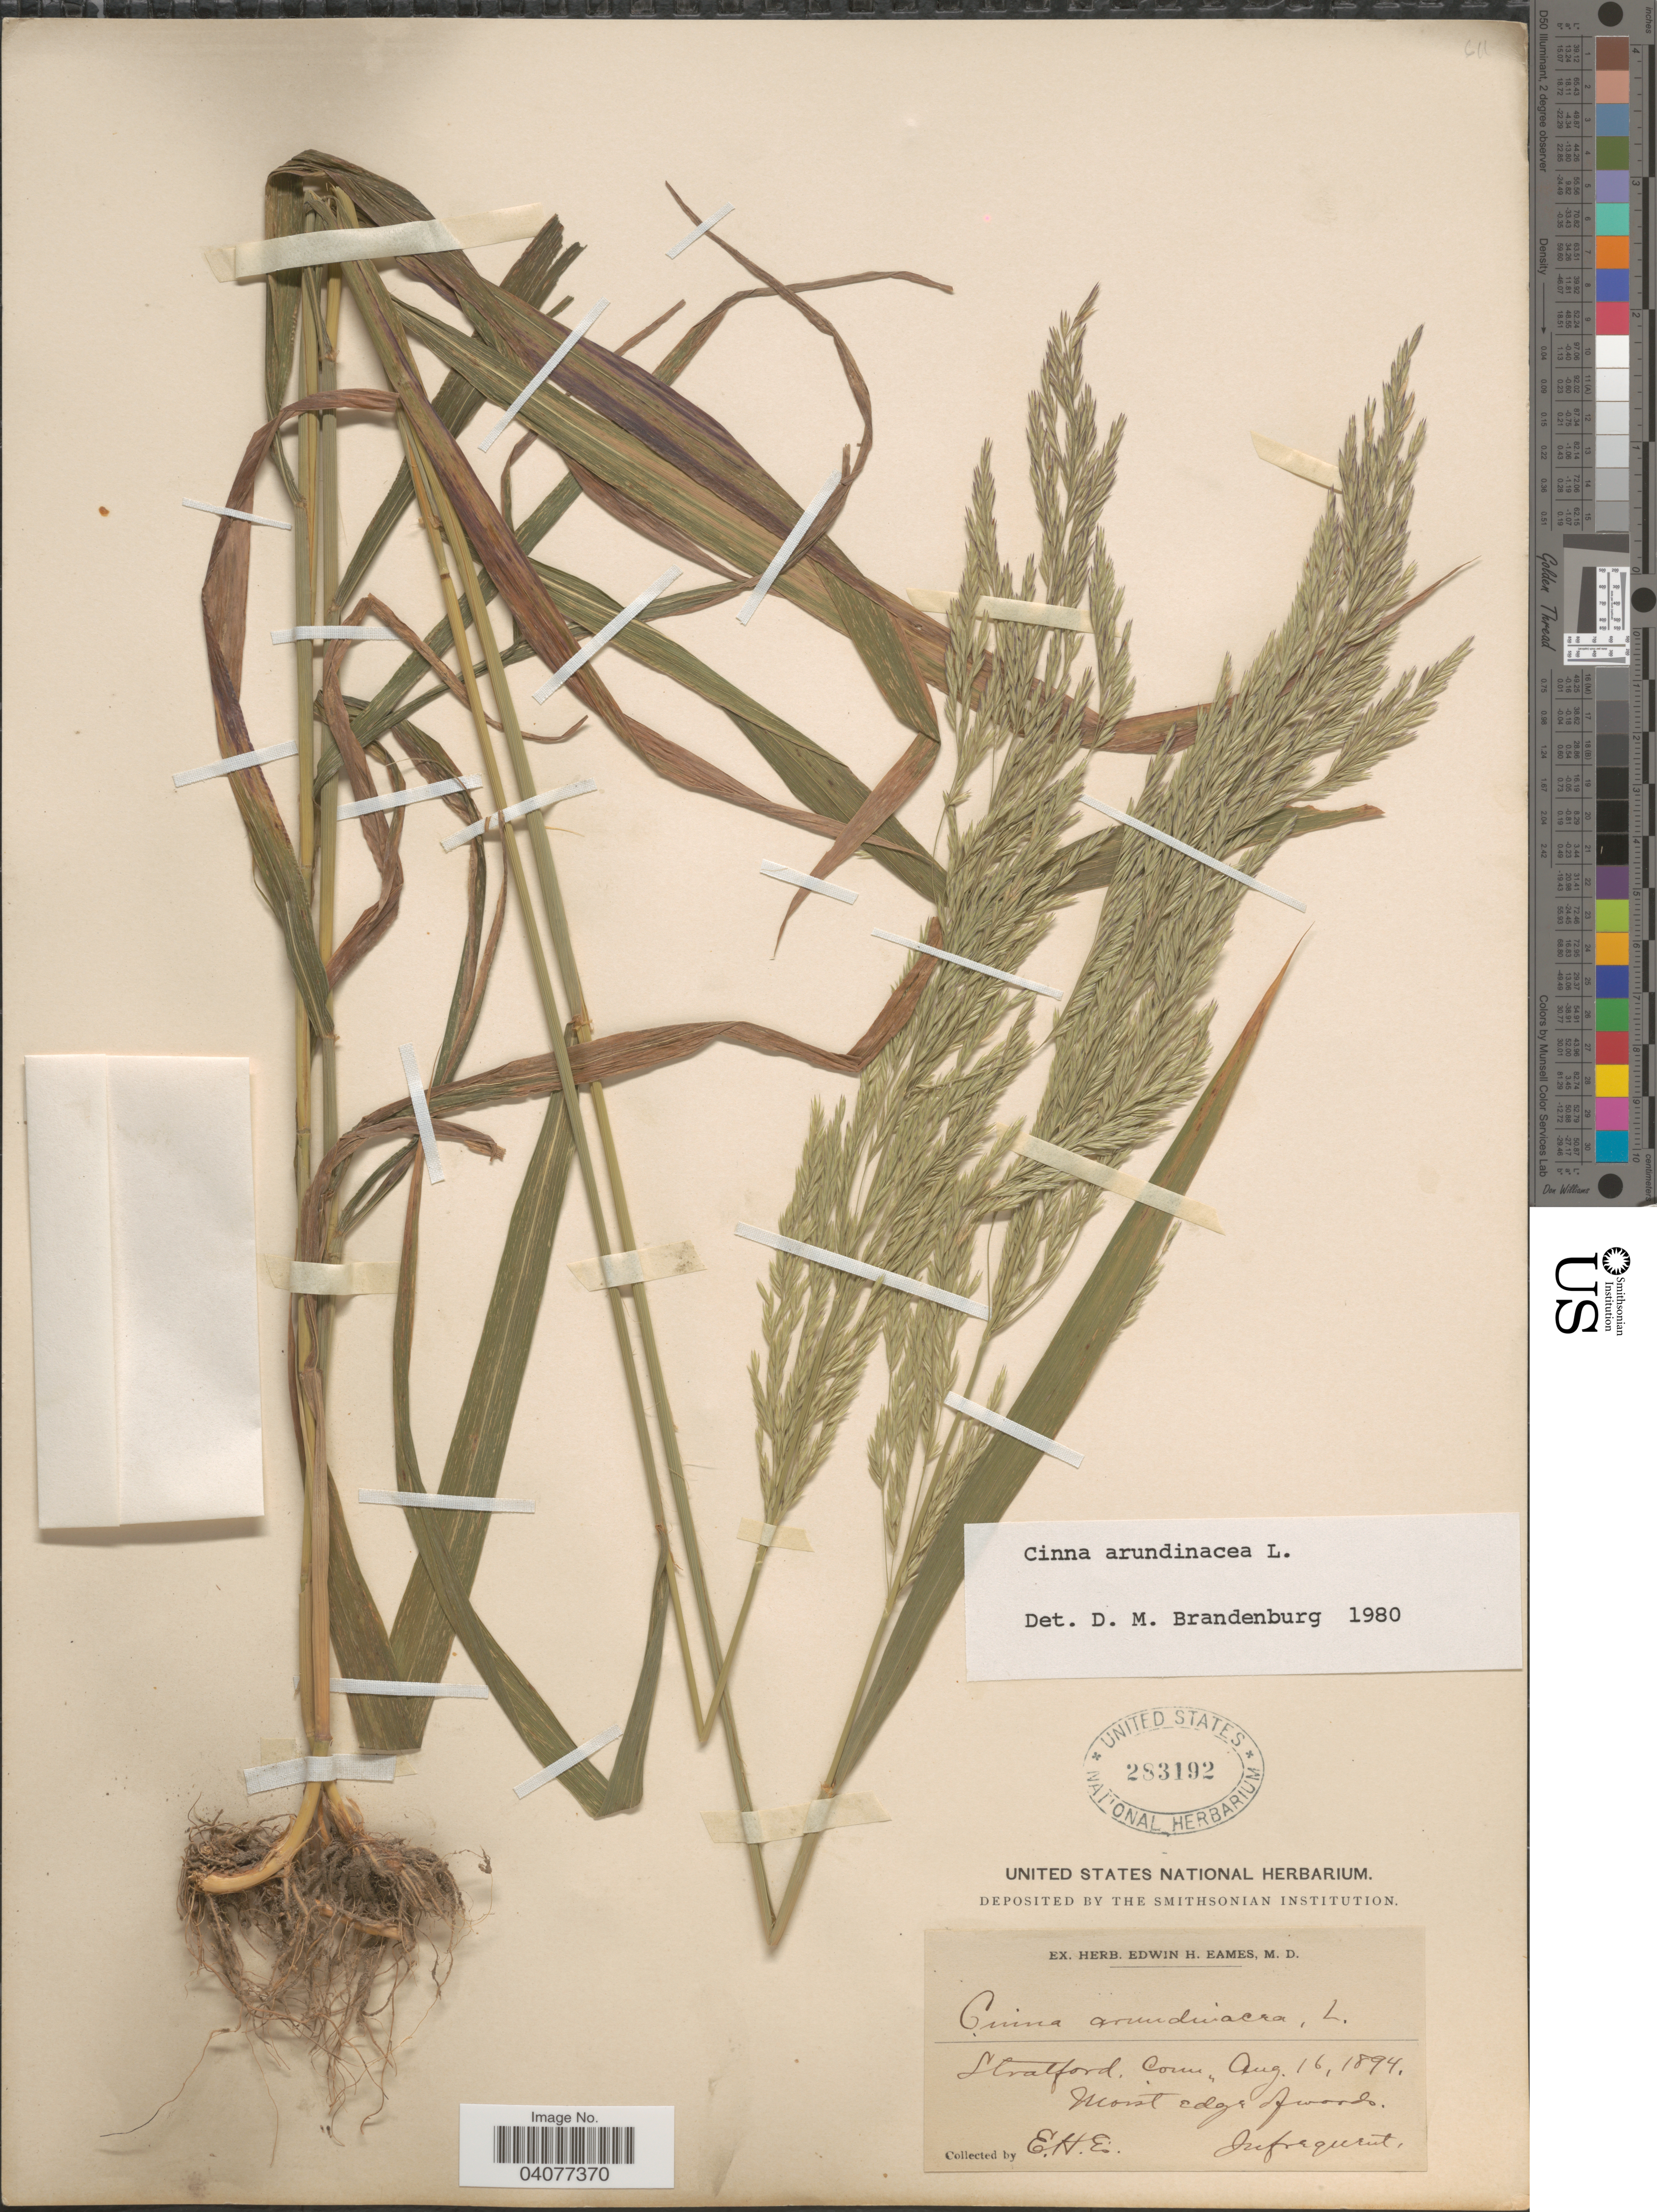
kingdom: Plantae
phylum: Tracheophyta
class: Liliopsida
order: Poales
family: Poaceae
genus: Cinna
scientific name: Cinna arundinacea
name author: L.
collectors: E. H. Eames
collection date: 1894-08-16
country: United States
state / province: Connecticut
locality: Stratford.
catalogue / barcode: US 283192